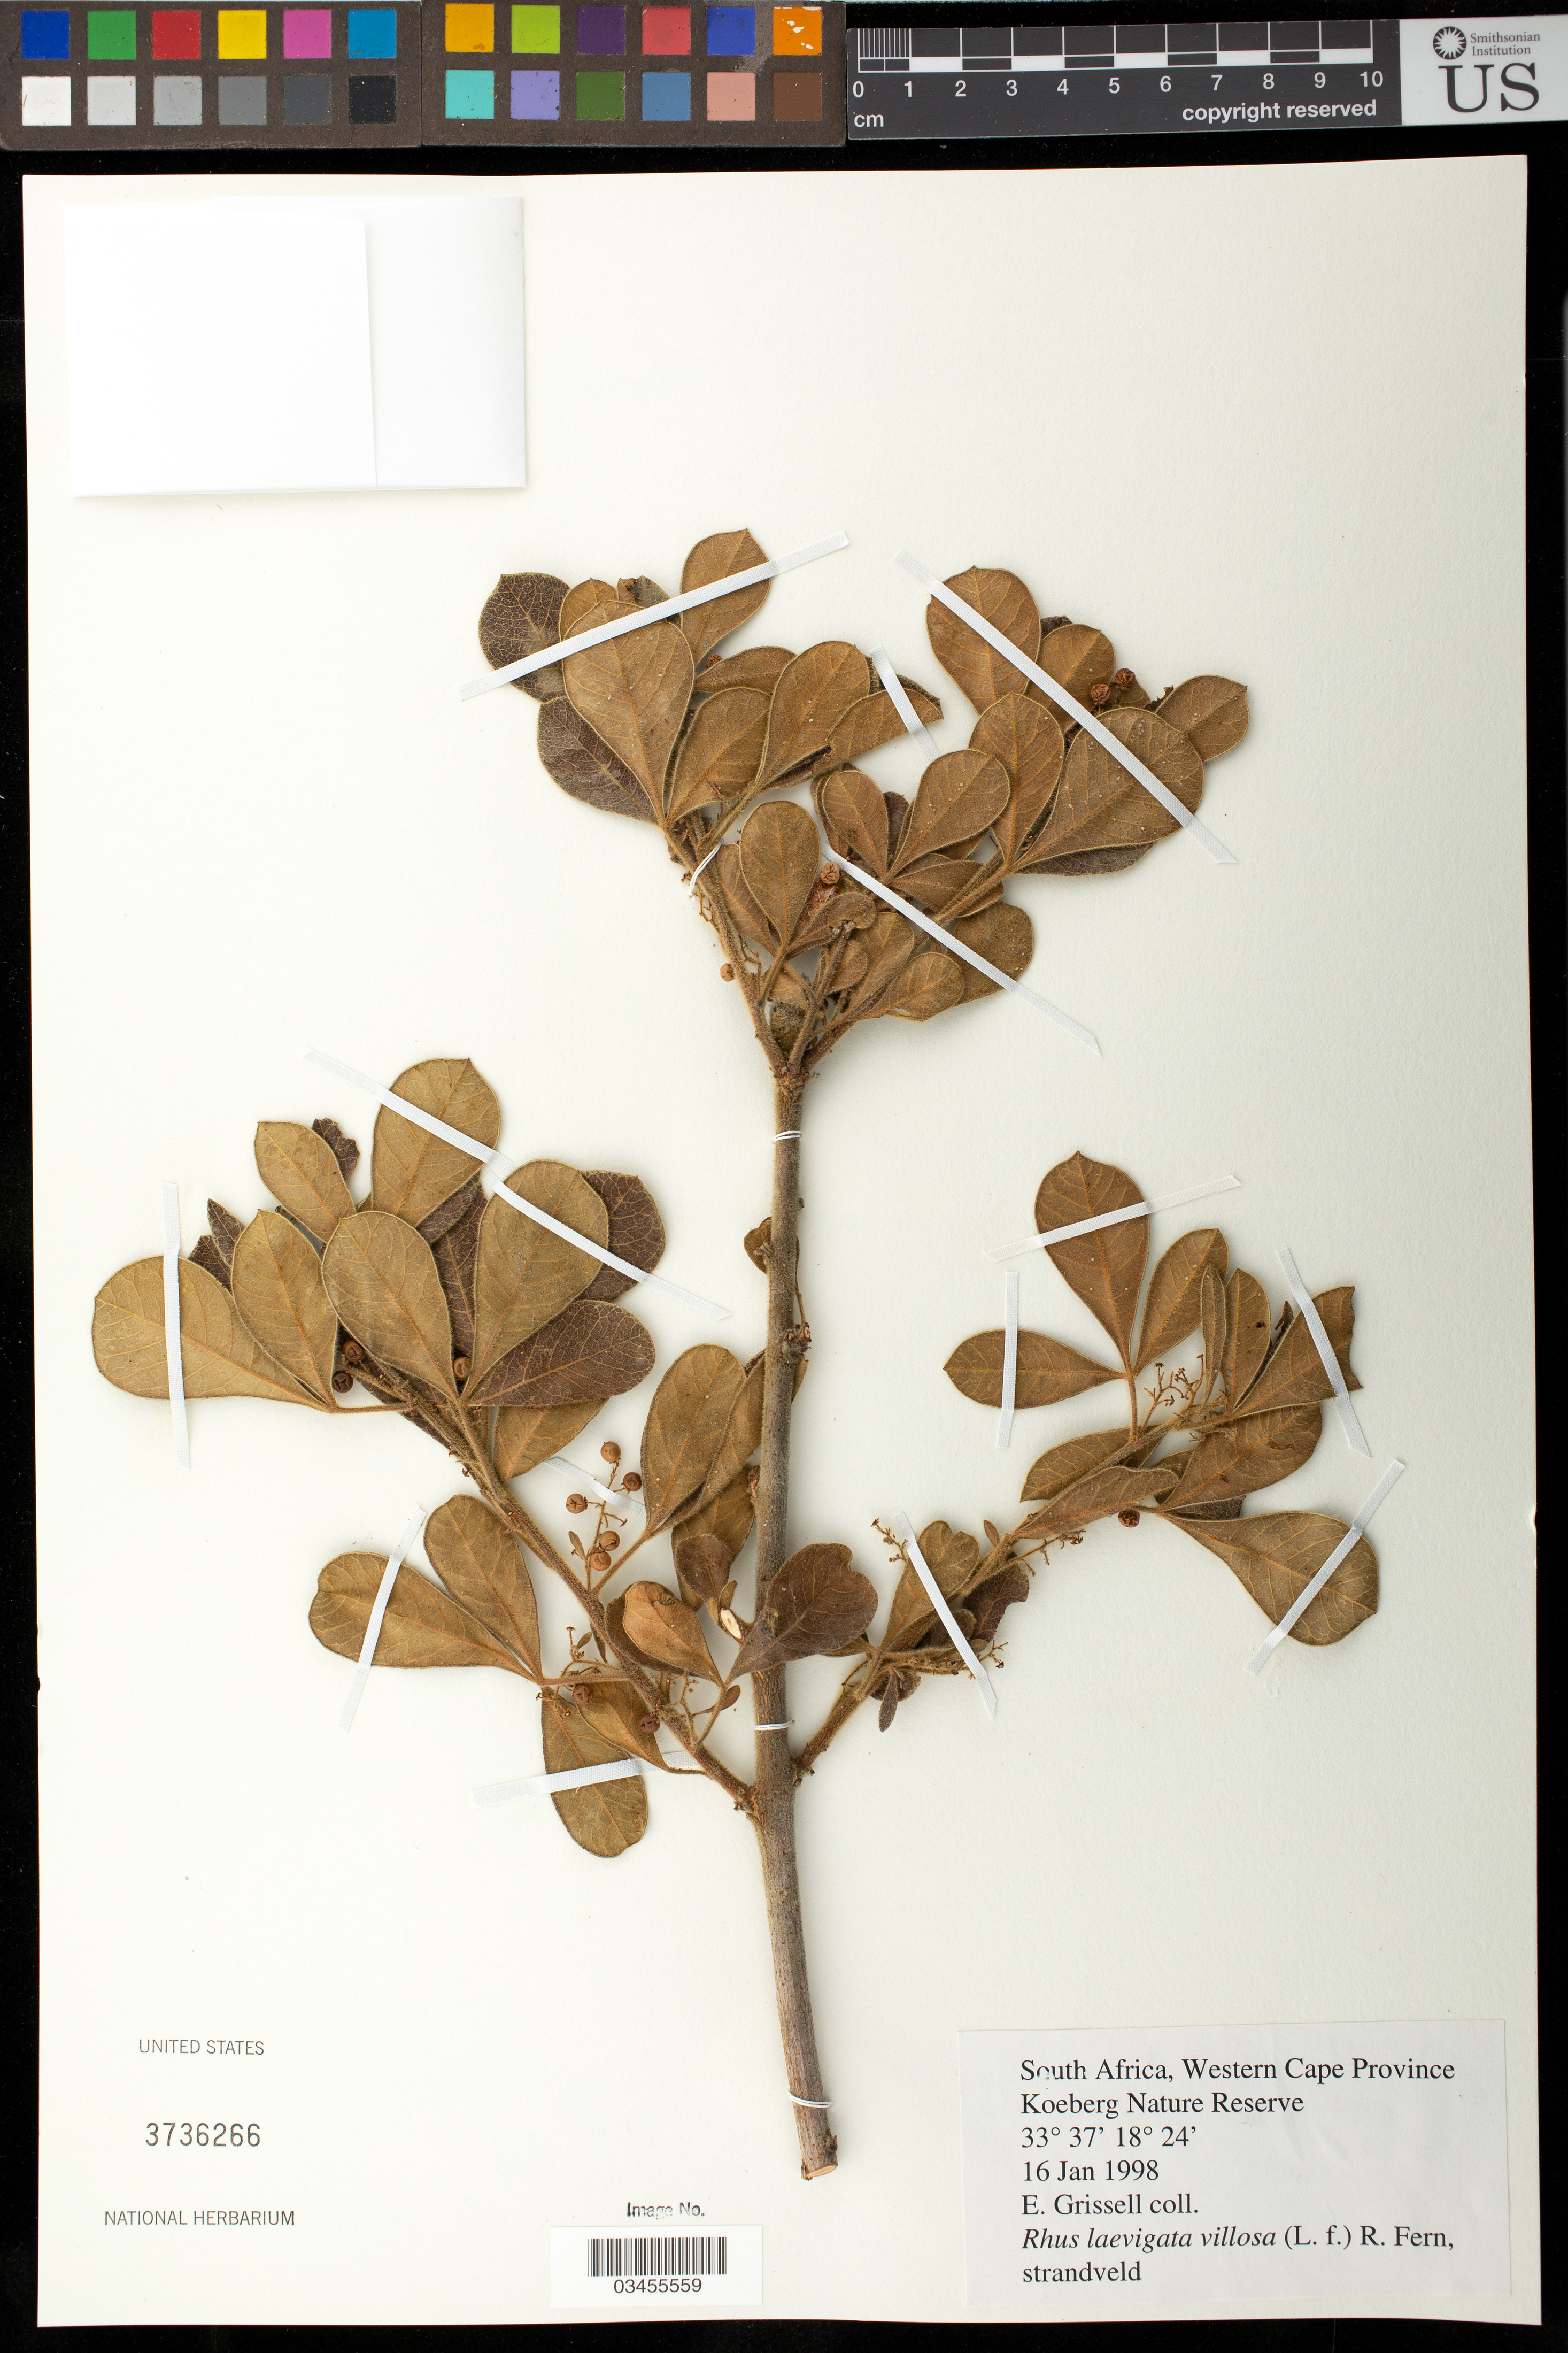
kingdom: Plantae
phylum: Tracheophyta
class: Magnoliopsida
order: Sapindales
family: Anacardiaceae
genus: Rhus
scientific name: Rhus laevigata var. villosa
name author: (L. f.) R. Fern.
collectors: E. Grissell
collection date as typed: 16 Jan 1998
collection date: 1998-01-16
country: South Africa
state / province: Western Cape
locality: Koeberg Nature Reserve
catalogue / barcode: US 3736266